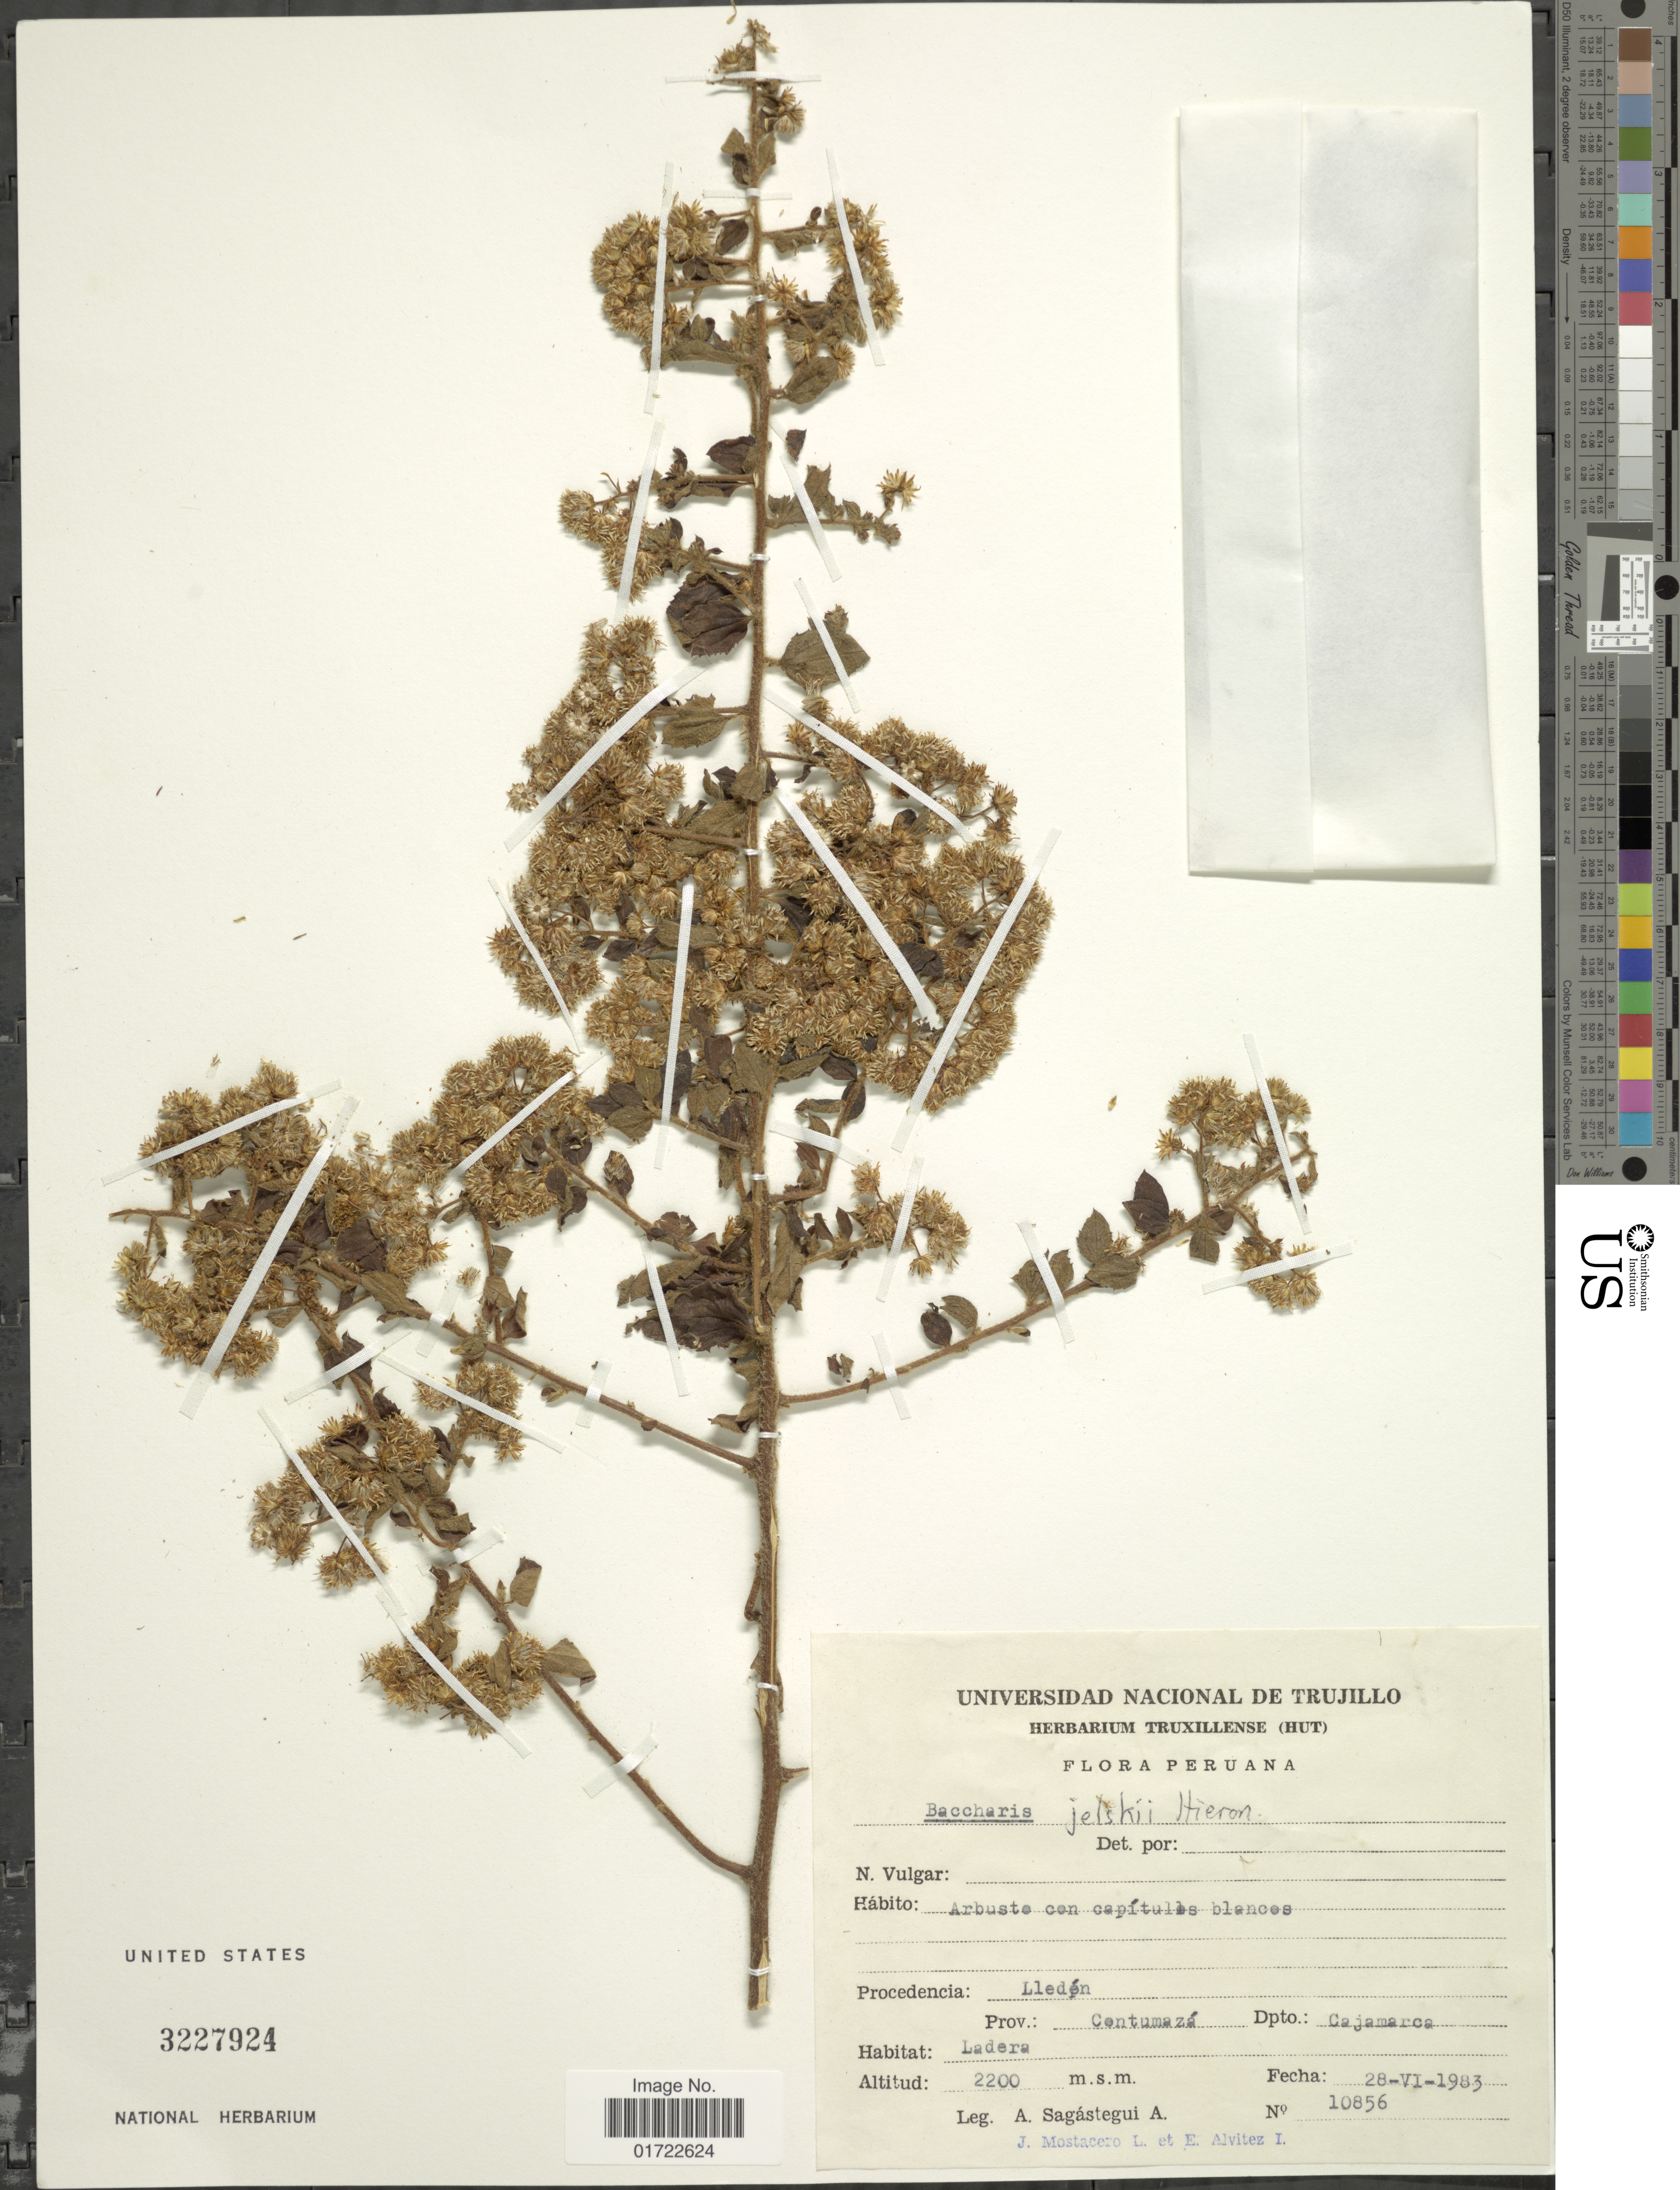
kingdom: Plantae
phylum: Tracheophyta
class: Magnoliopsida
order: Asterales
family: Asteraceae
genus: Baccharis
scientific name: Baccharis jelskii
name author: Hieron.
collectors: A. Sagástegui A., J. Mostacero & E. Alvitez I.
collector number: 10856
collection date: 1983-06-28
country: Peru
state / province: Cajamarca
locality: Dpto.: Cajamarca, Prov.: Centumazá., Lledén.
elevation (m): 2200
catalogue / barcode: US 3227924